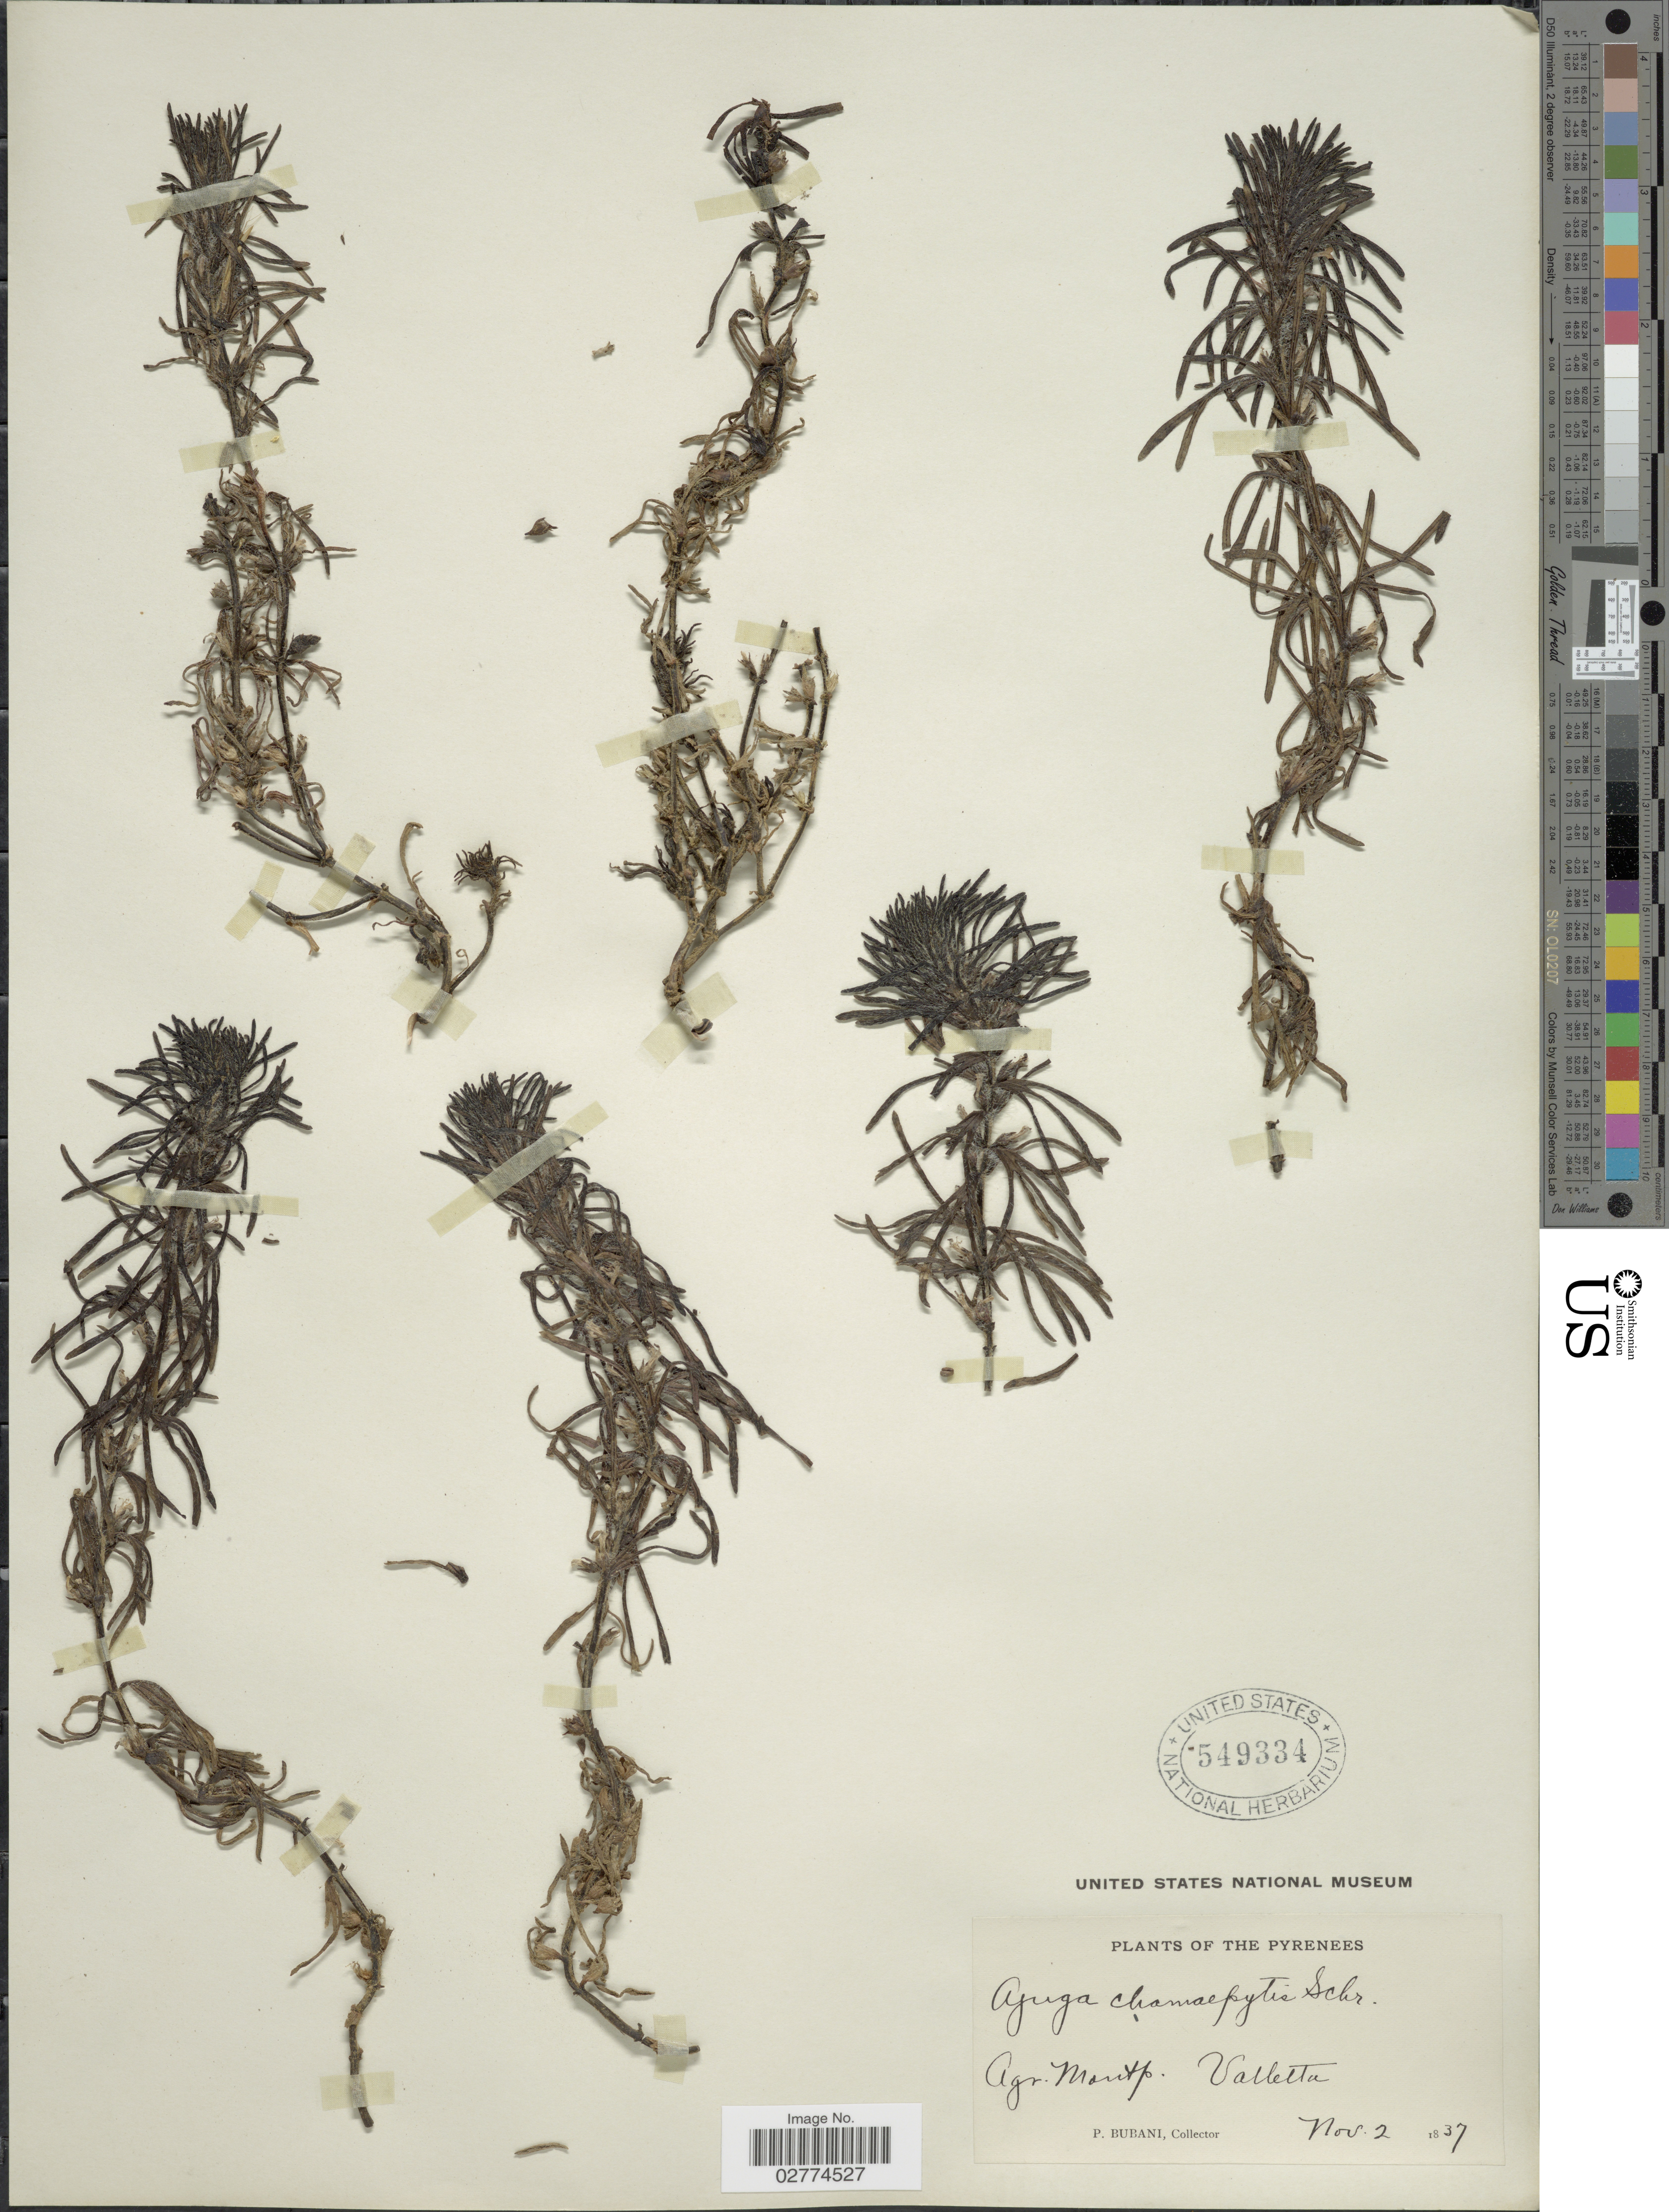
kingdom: Plantae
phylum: Tracheophyta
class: Magnoliopsida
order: Lamiales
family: Lamiaceae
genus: Ajuga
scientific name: Ajuga chamaepitys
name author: (L.) Schreb.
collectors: P. Bubani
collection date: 1837-11-02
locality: The Pyrenees, Agr. Montp. Valletta.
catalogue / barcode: US 549334